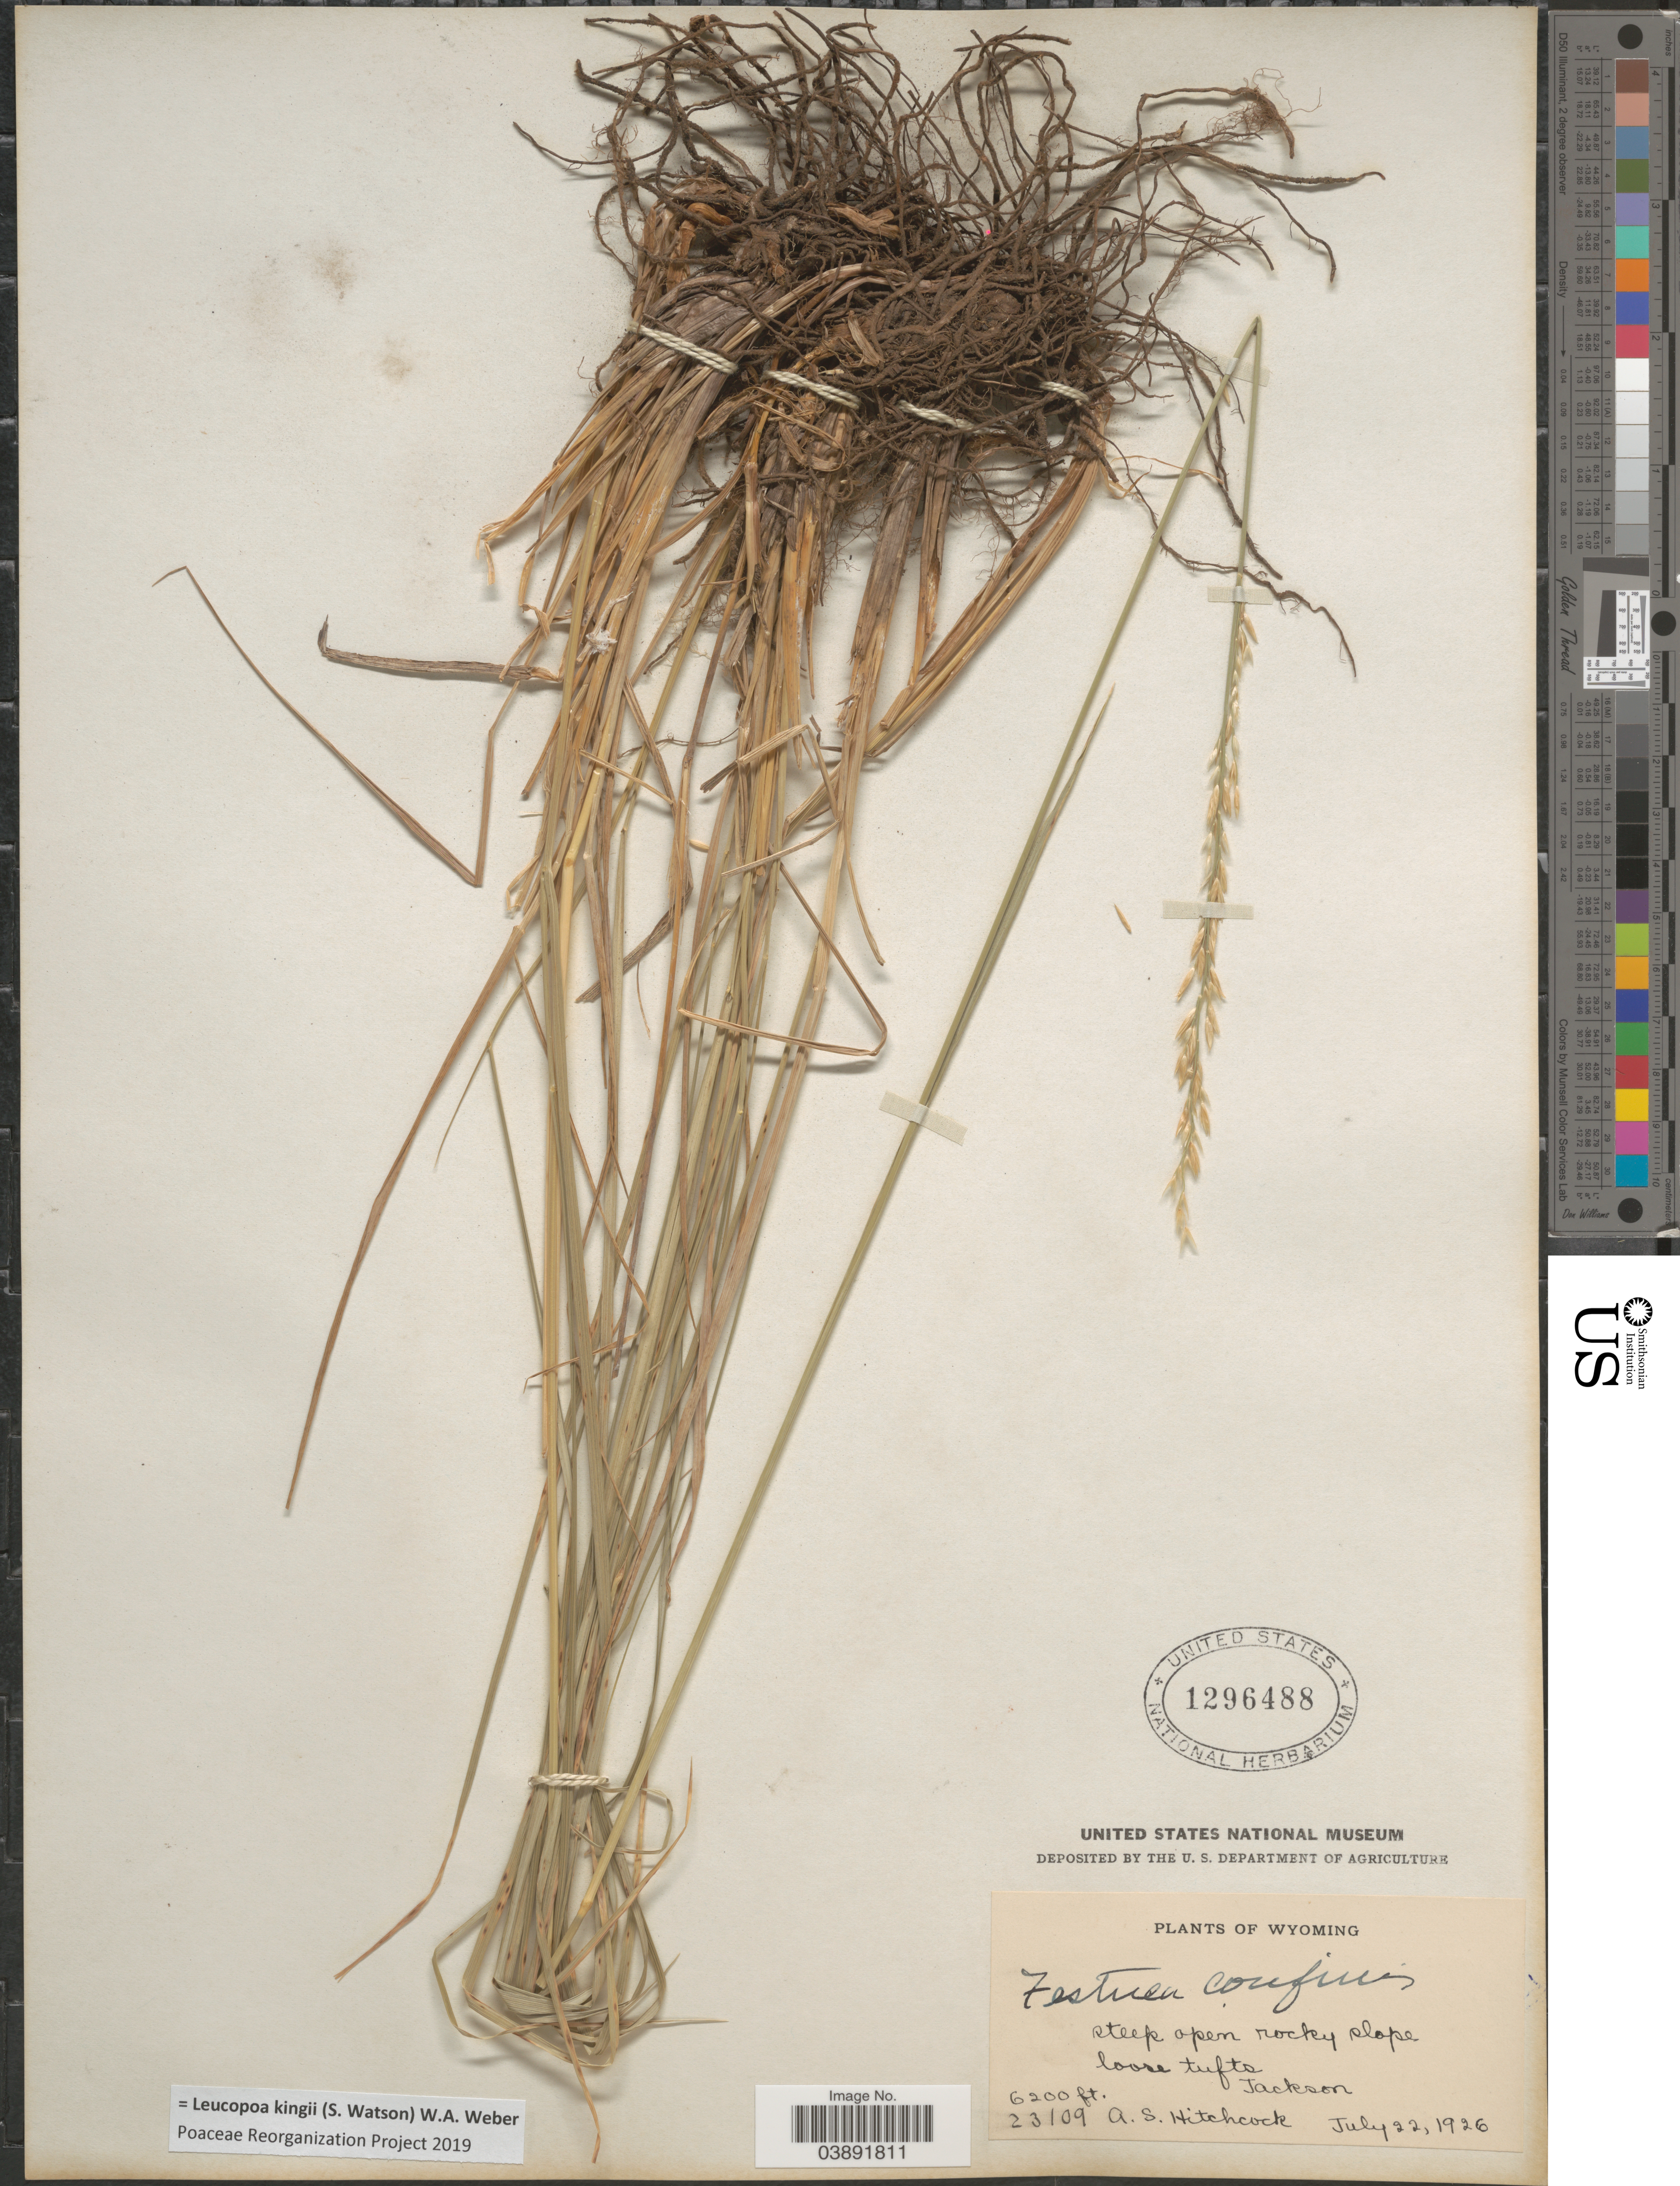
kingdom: Plantae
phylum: Tracheophyta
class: Liliopsida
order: Poales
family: Poaceae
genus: Hesperochloa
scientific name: Hesperochloa kingii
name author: (S. Watson) Rydb.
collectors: A. S. Hitchcock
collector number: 23109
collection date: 1926-07-22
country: United States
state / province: Wyoming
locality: Jackson.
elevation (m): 1890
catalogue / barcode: US 1296488